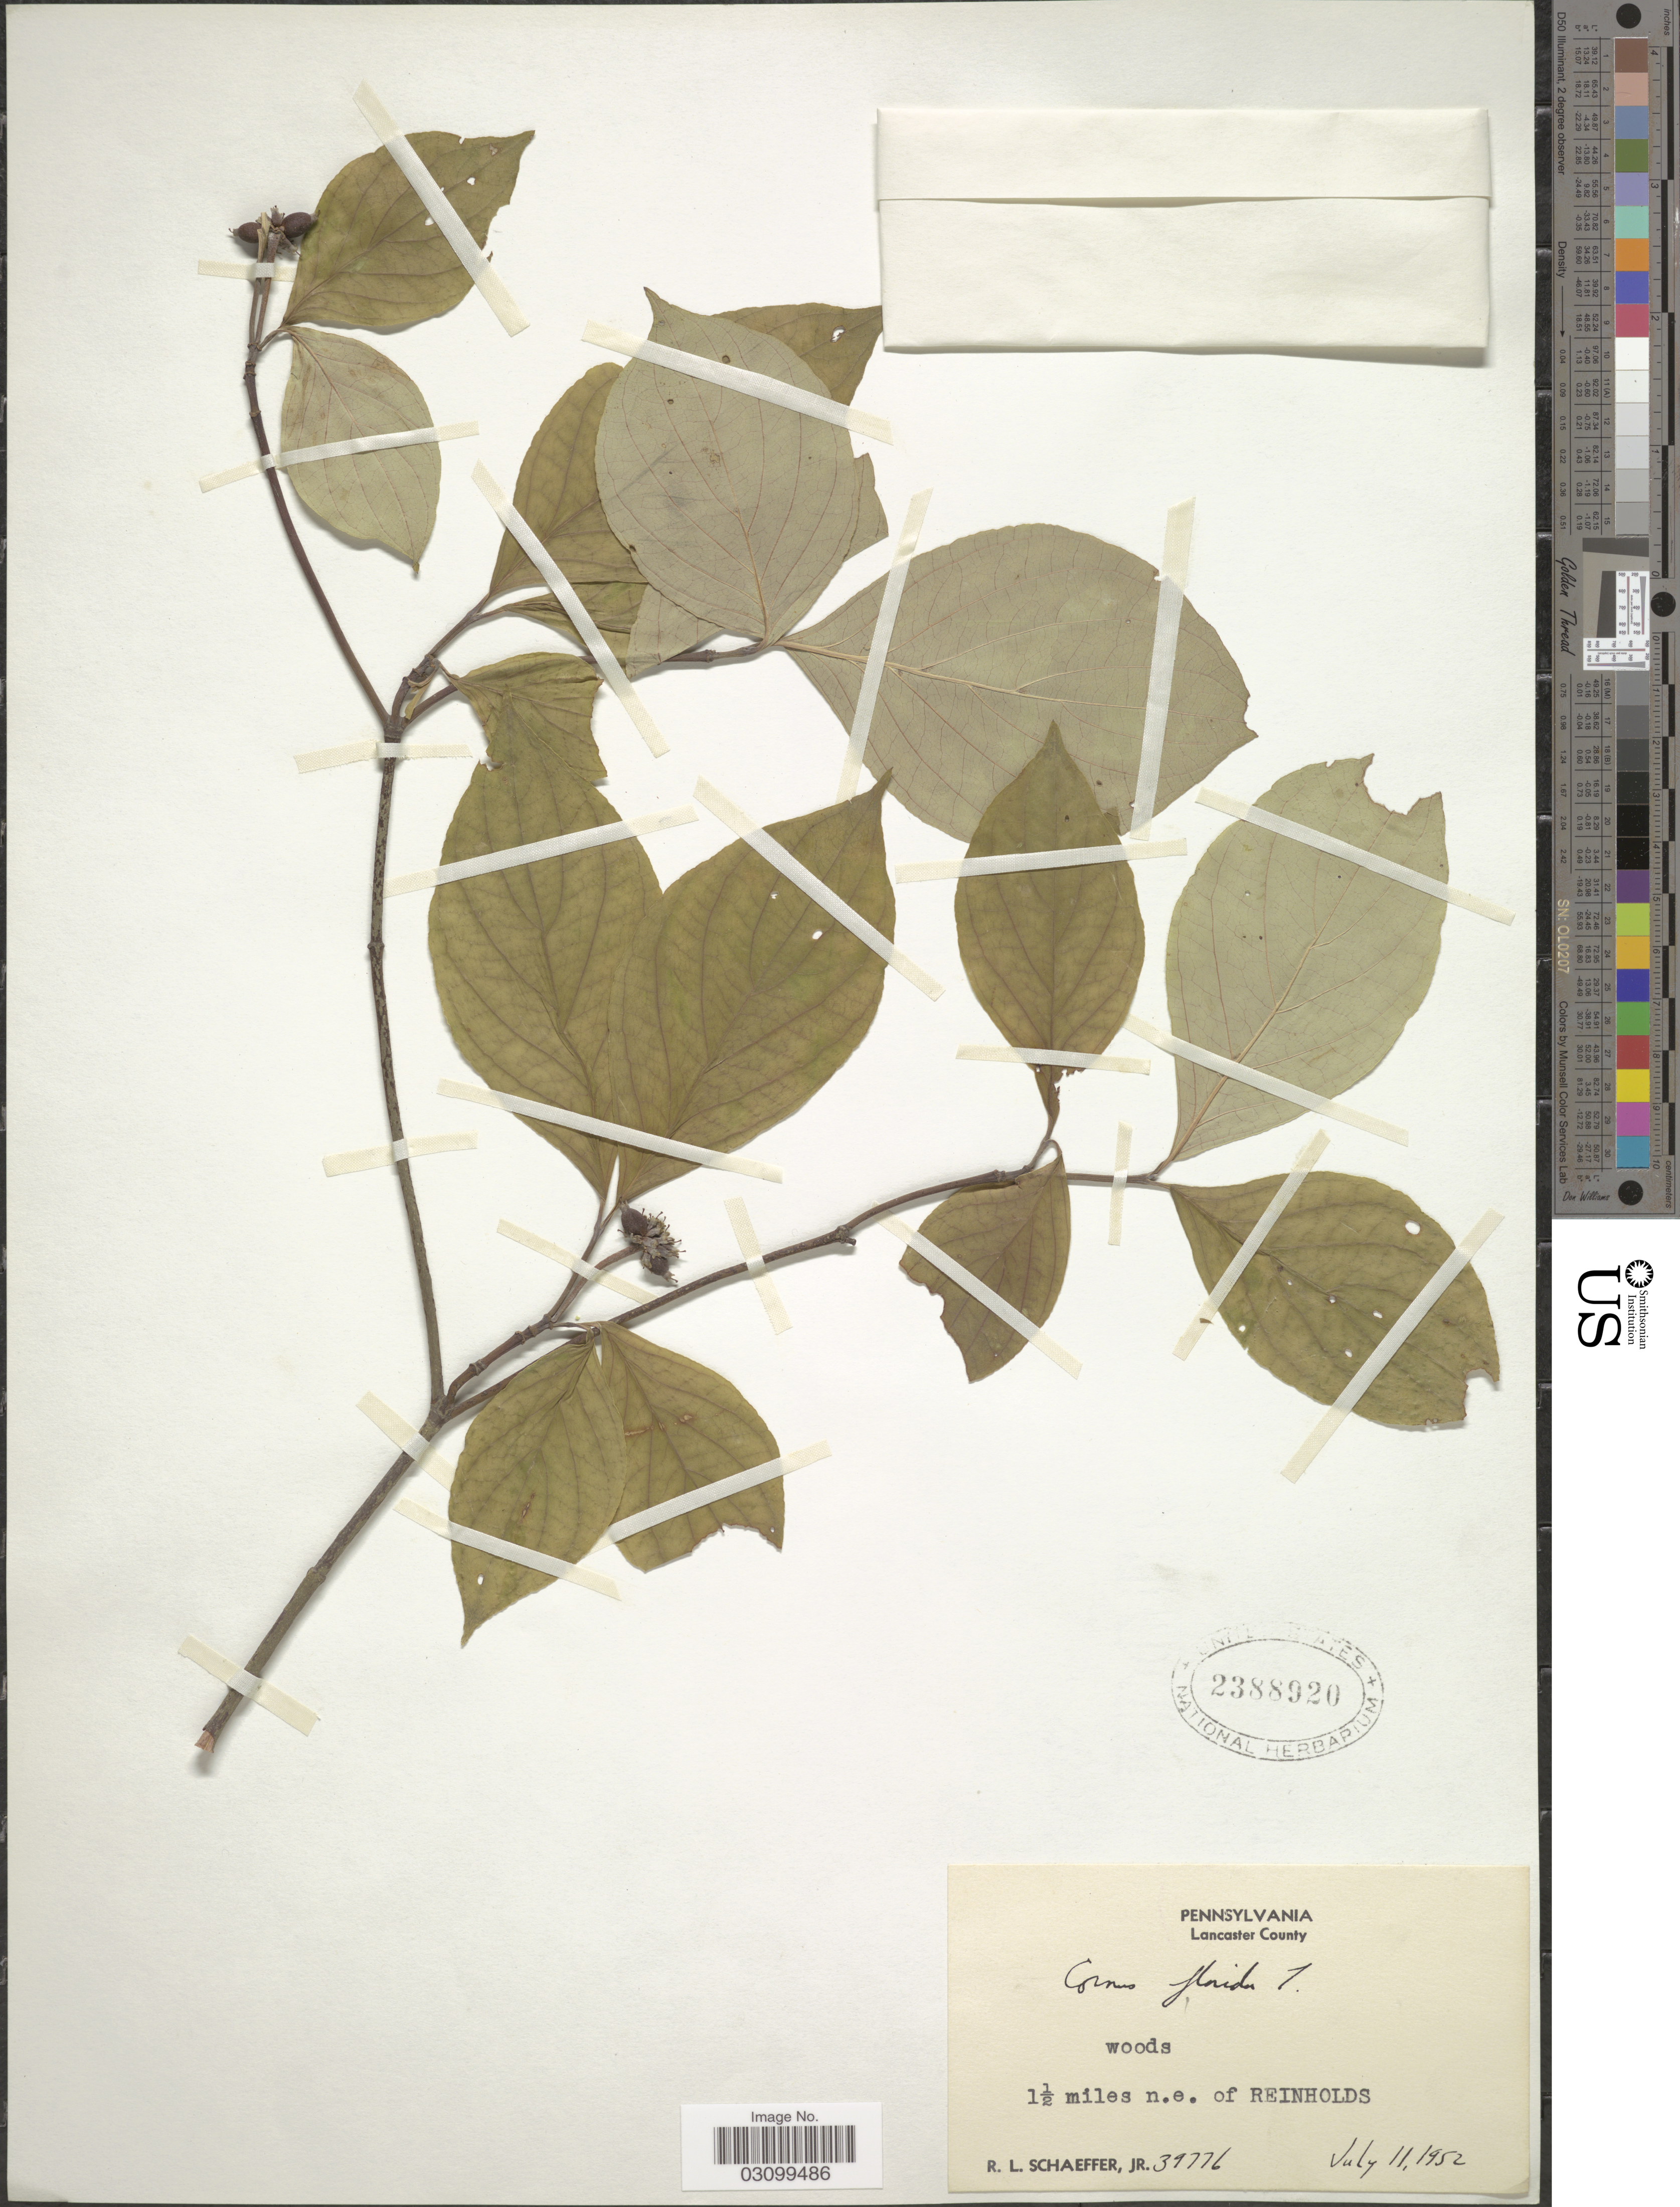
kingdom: Plantae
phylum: Tracheophyta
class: Magnoliopsida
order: Cornales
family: Cornaceae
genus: Cornus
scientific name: Cornus florida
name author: L.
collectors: R. L. Schaeffer Jr.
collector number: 39776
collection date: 1952-07-11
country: United States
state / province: Pennsylvania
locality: Lancaster County. 1½ miles n.e. of Reinholds.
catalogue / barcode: US 2388920